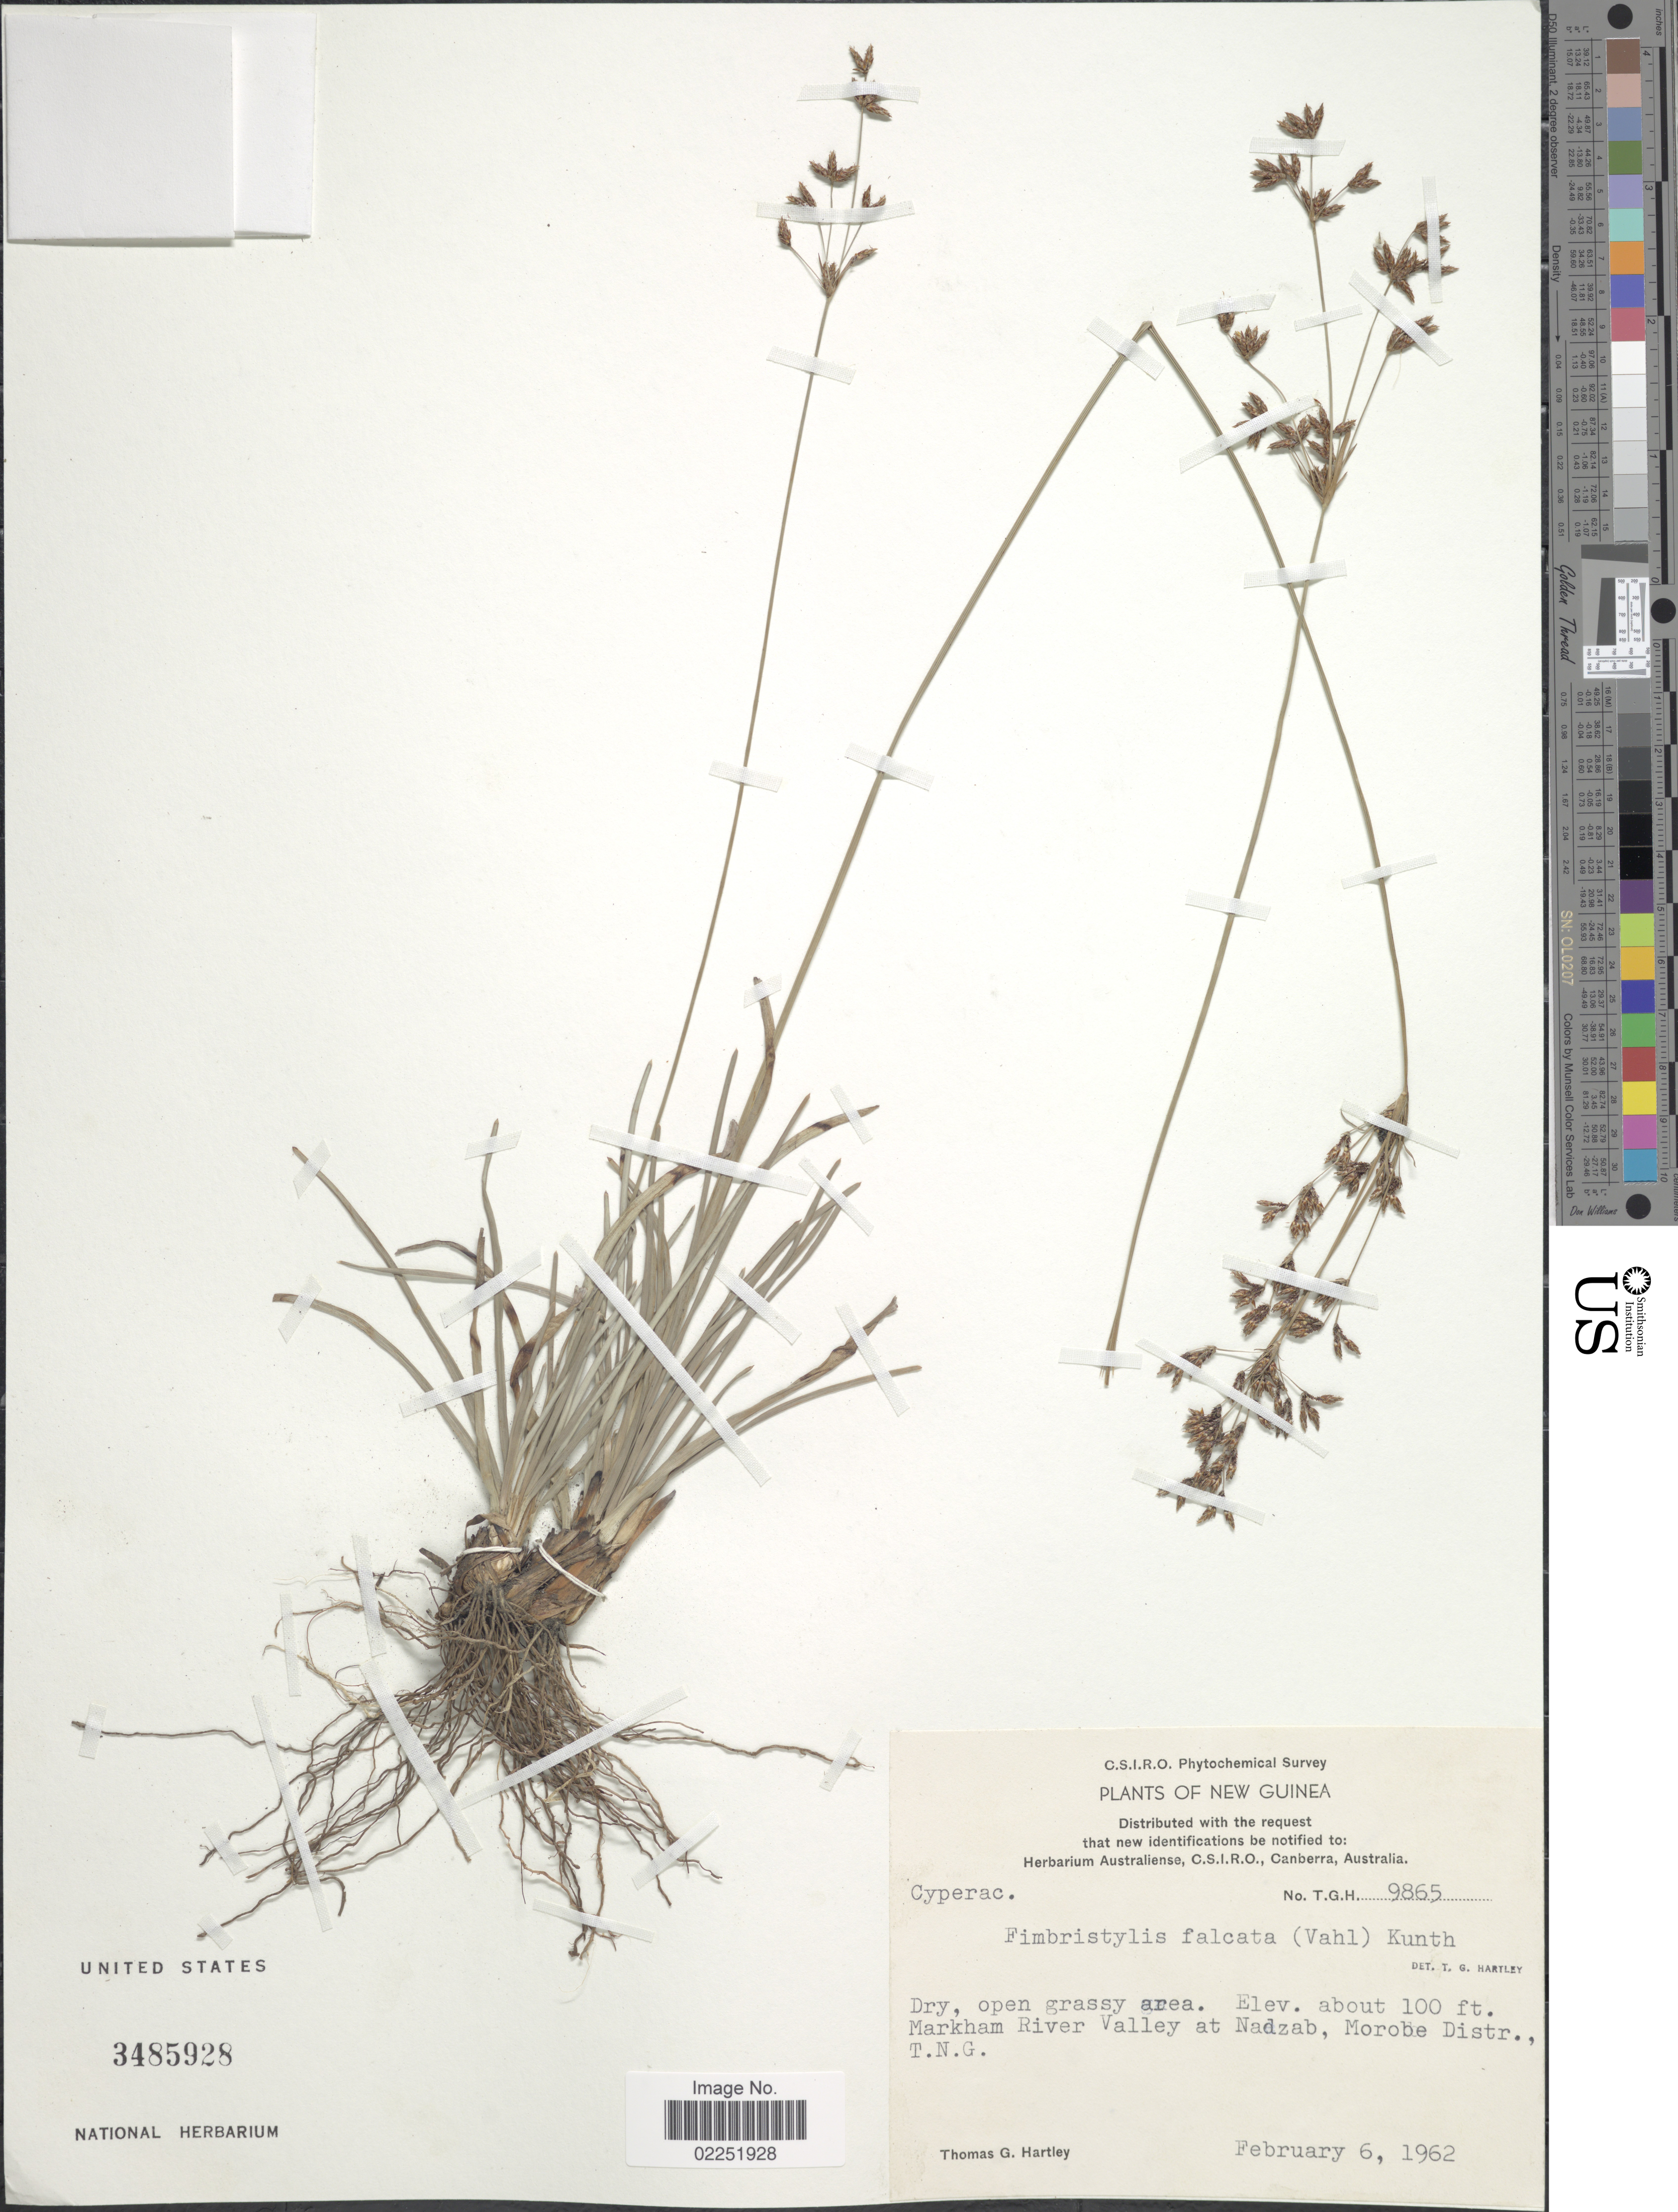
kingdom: Plantae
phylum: Tracheophyta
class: Liliopsida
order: Poales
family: Cyperaceae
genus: Fimbristylis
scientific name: Fimbristylis falcata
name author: (Vahl) Kunth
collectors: T. G. Hartley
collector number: T.G.H. 9865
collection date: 1962-02-06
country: Papua New Guinea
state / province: Morobe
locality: New Guinea, Dry, open grassy area, Markham River Valley at Nadzab, Morobe District., T.N. G.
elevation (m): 30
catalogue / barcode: US 3485928